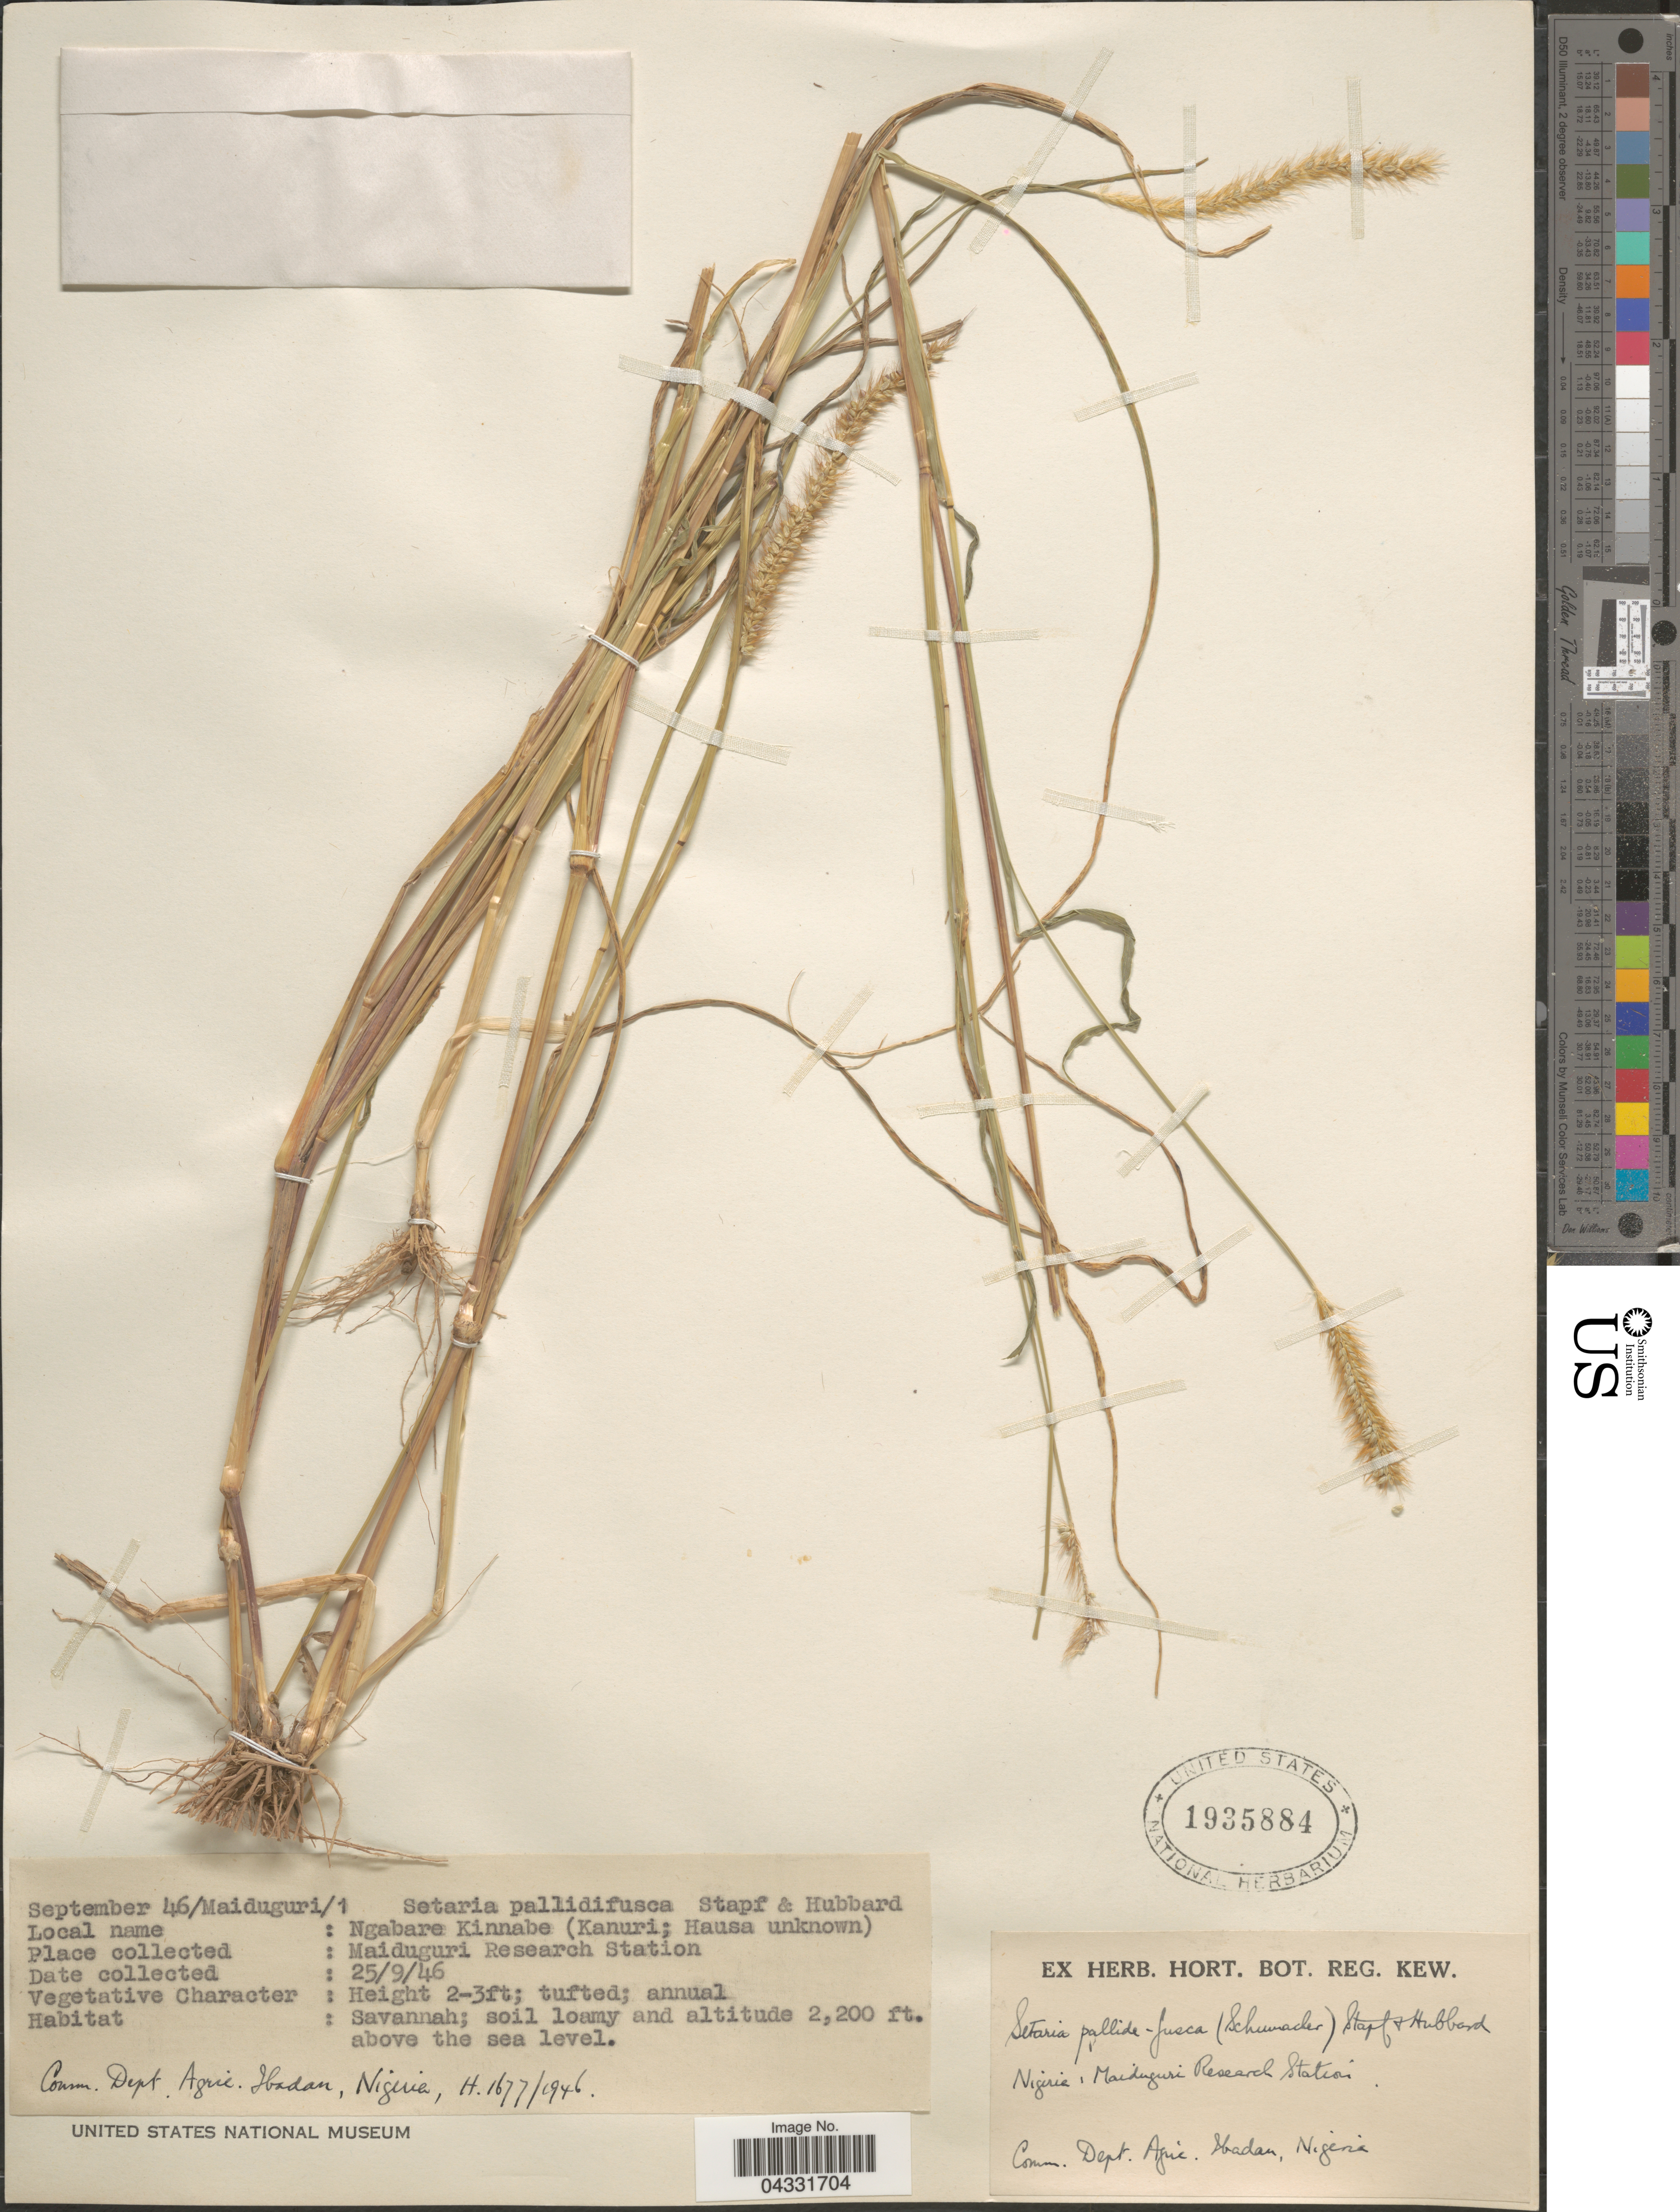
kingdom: Plantae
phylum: Tracheophyta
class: Liliopsida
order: Poales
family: Poaceae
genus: Setaria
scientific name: Setaria pallide-fusca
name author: (Schumach.) Stapf & C.E. Hubb.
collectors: ex herb. Hort. Reg. Kew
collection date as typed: Transcribed d/m/y: 25/9/46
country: Nigeria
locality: Maiduguri Research Station.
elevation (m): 671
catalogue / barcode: US 1935884